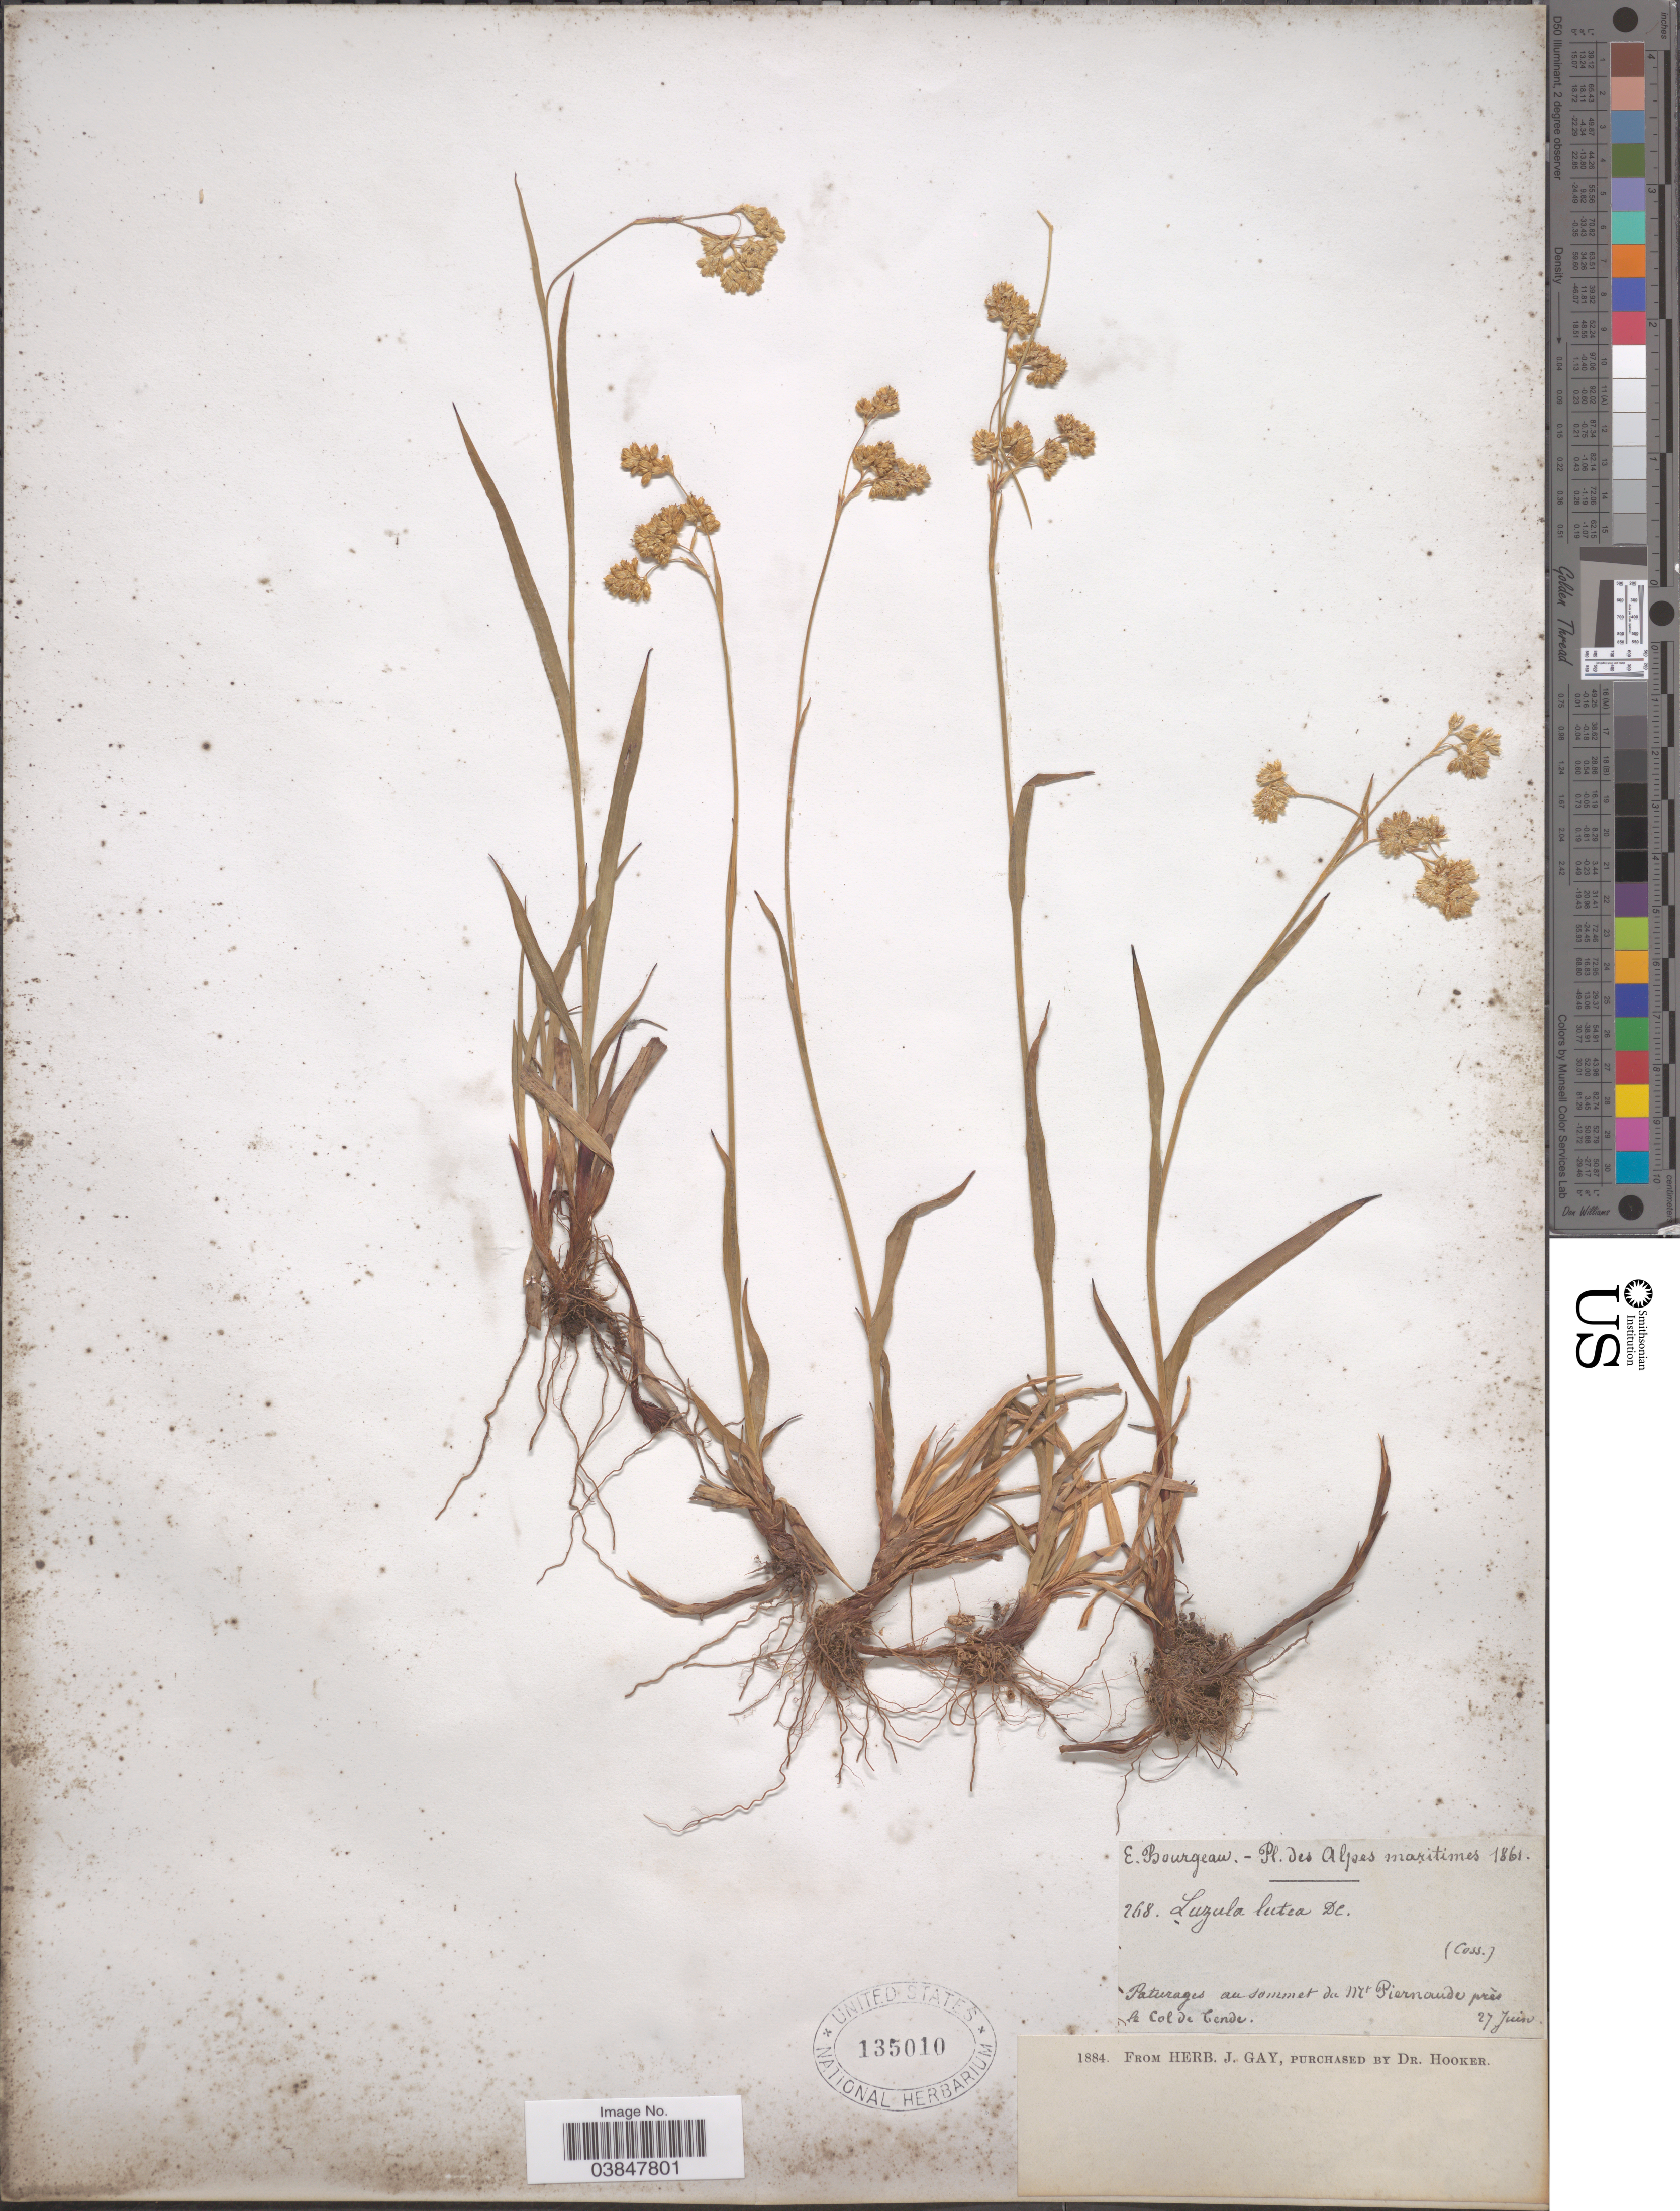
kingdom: Plantae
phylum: Tracheophyta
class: Liliopsida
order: Poales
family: Juncaceae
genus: Luzula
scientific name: Luzula lutea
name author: (All.) DC.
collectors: ex herb. J. Gay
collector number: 268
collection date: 1884-06-27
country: France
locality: Paturages au sommet du Mt. Piernaude prè de Col de Tende.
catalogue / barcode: US 135010